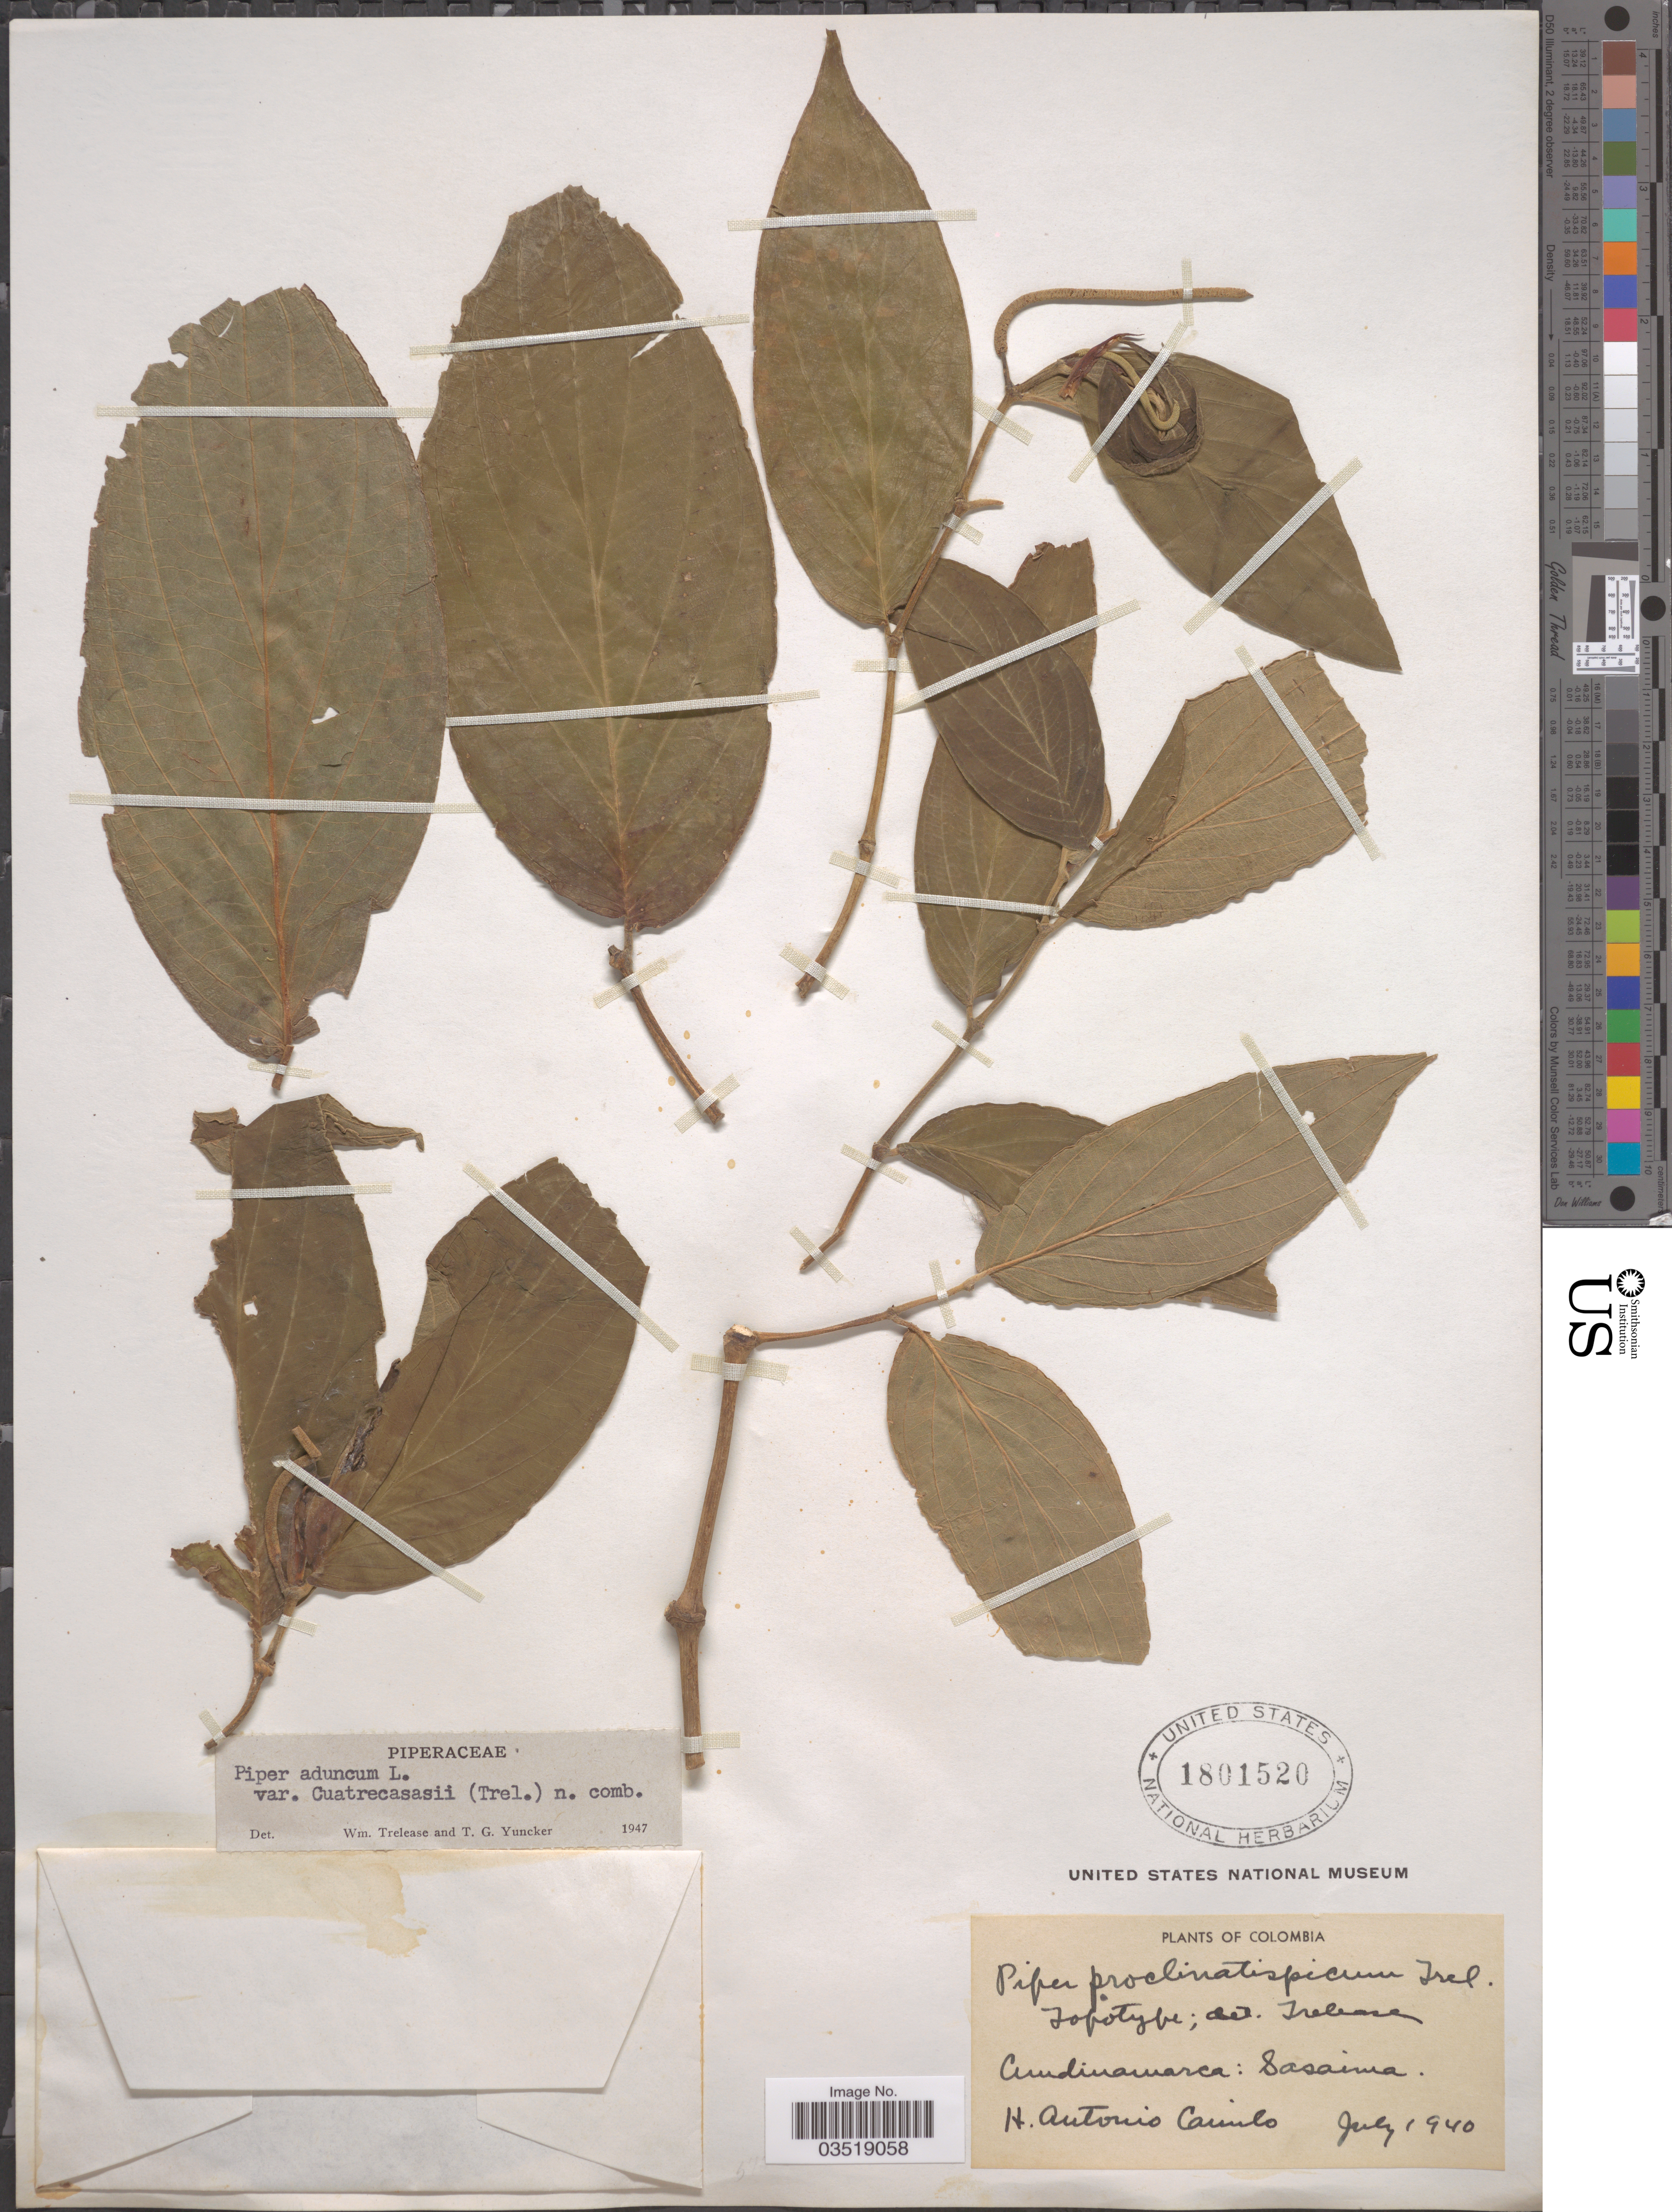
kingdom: Plantae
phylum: Tracheophyta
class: Magnoliopsida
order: Piperales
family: Piperaceae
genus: Piper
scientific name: Piper aduncum var. cordulatum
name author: L.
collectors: H. Camilo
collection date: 1940-07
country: Colombia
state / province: Cundinamarca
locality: Sasaima.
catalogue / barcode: US 1801520